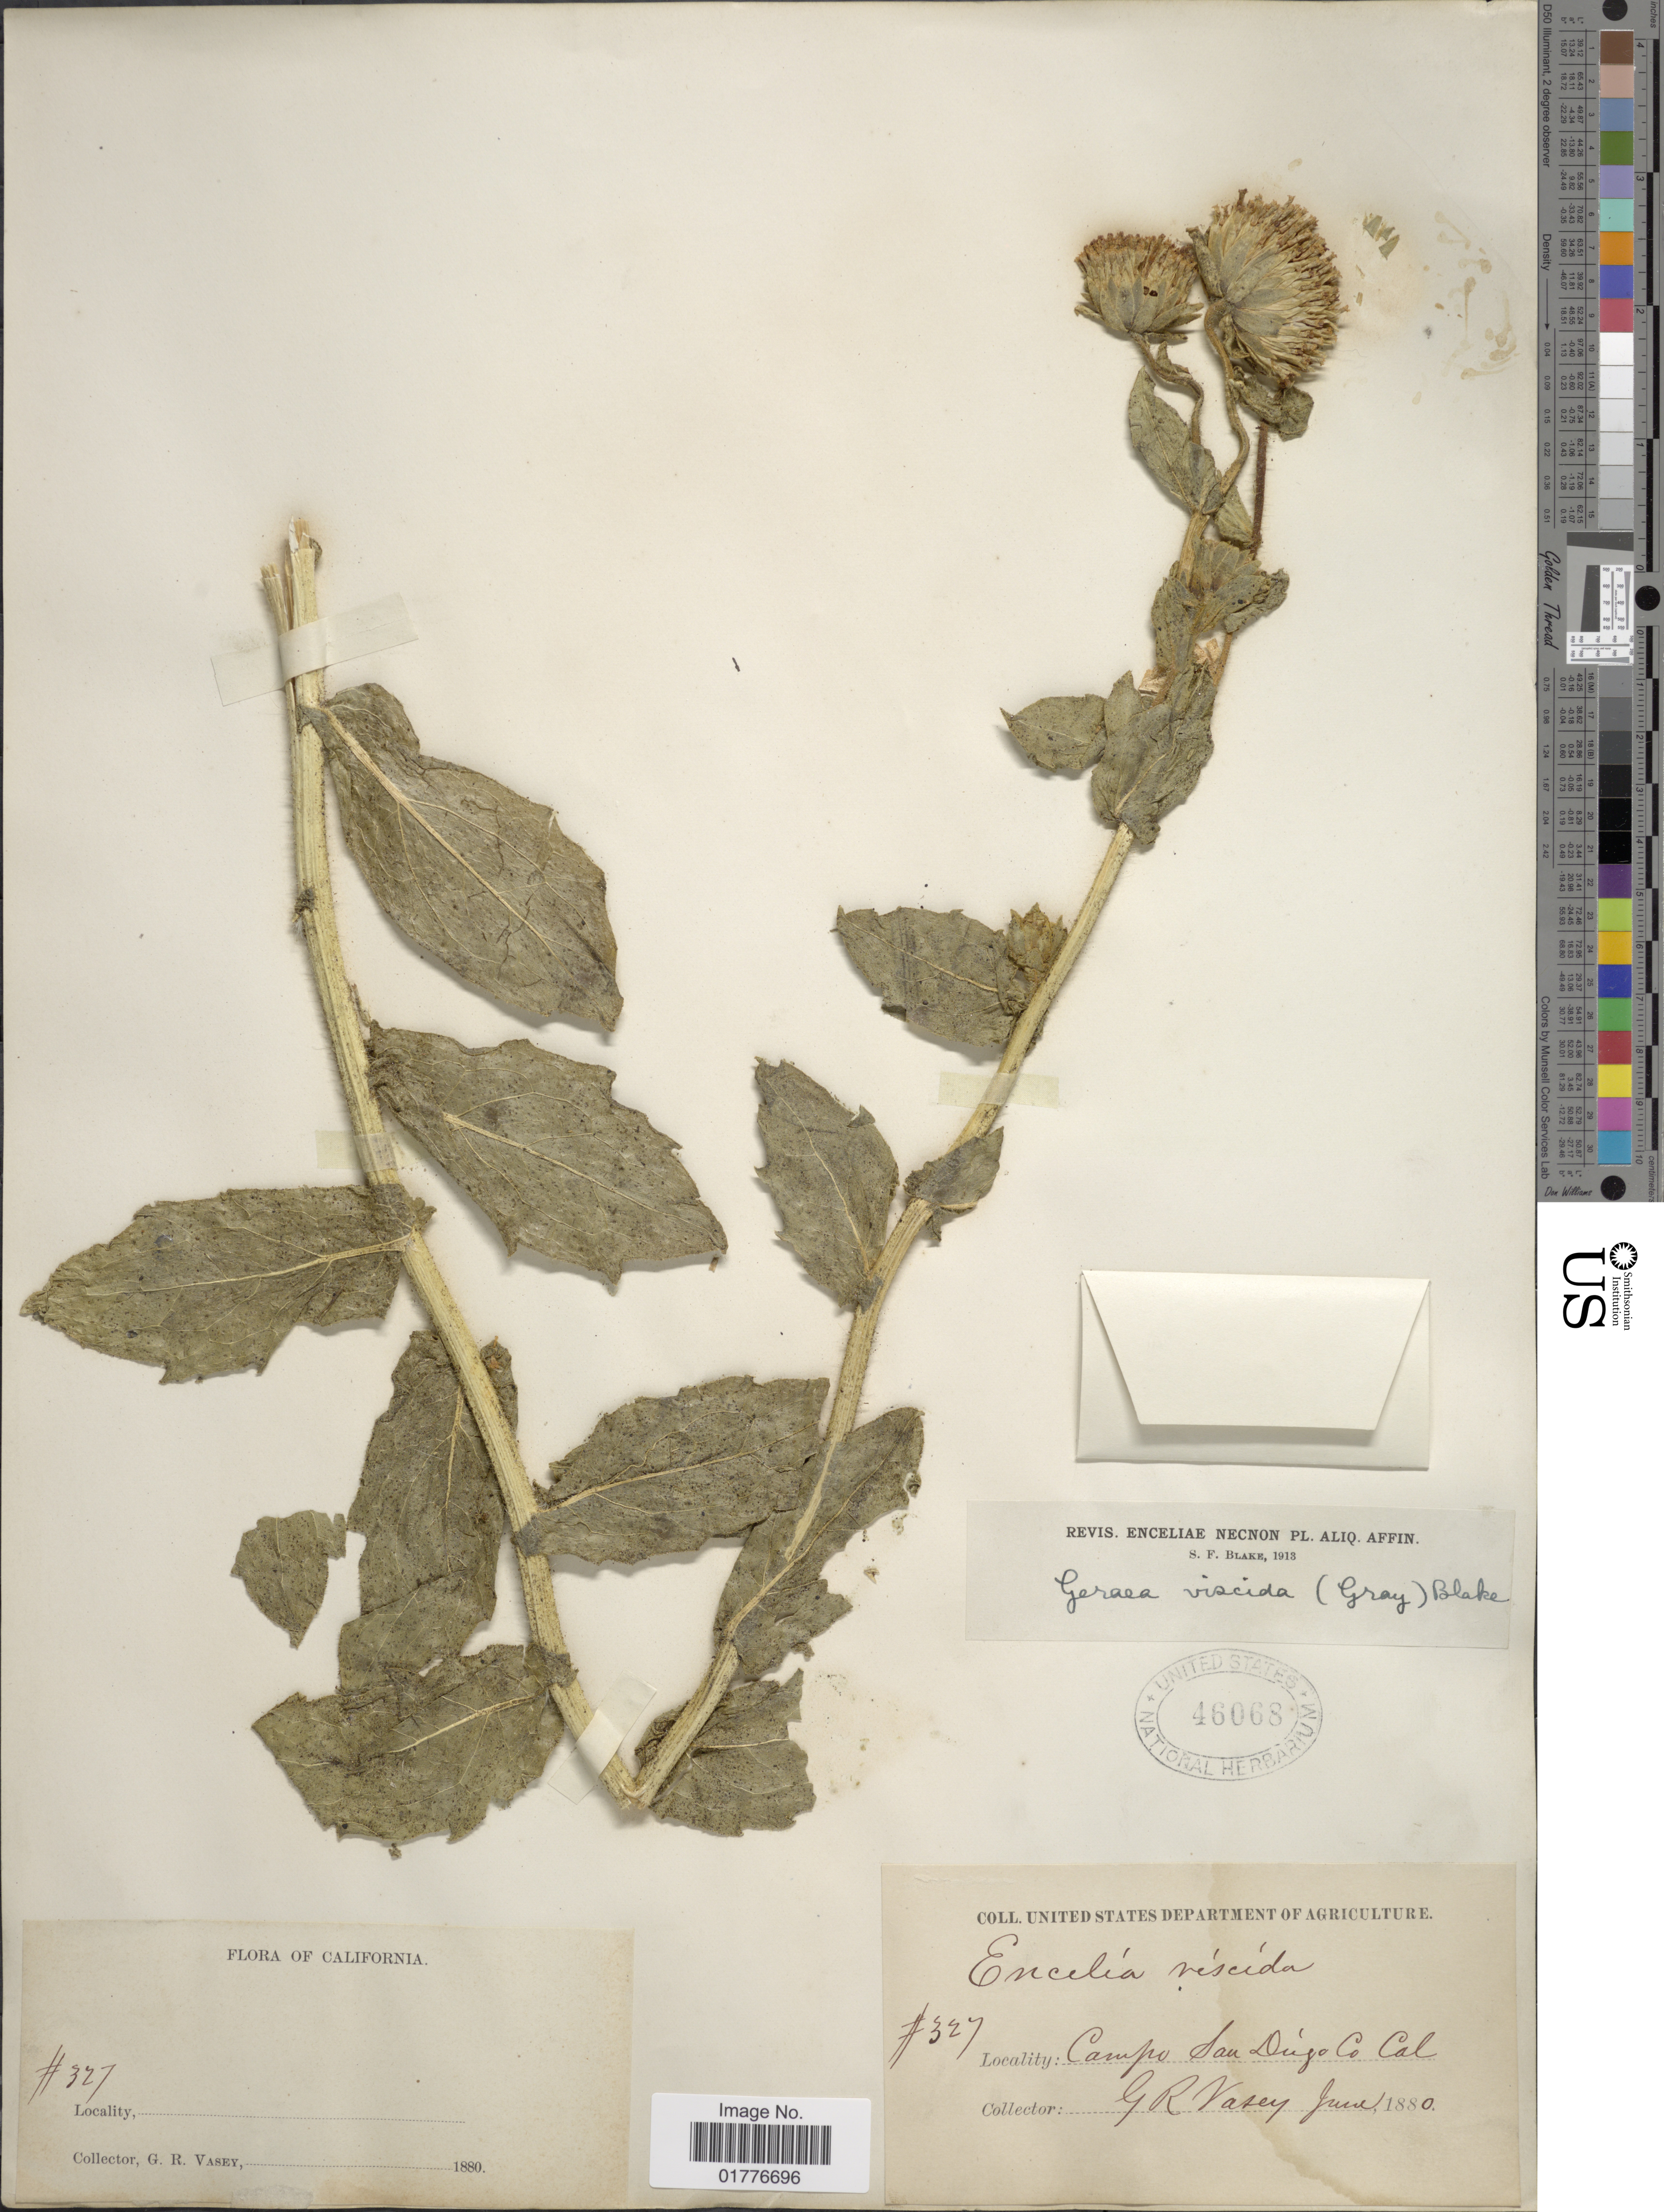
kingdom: Plantae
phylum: Tracheophyta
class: Magnoliopsida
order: Asterales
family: Asteraceae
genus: Geraea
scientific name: Geraea viscida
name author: (A. Gray) S.F. Blake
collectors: G. R. Vasey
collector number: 327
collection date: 1880-06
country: United States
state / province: California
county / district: San Diego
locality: Campo San Diego Co.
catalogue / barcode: US 46068